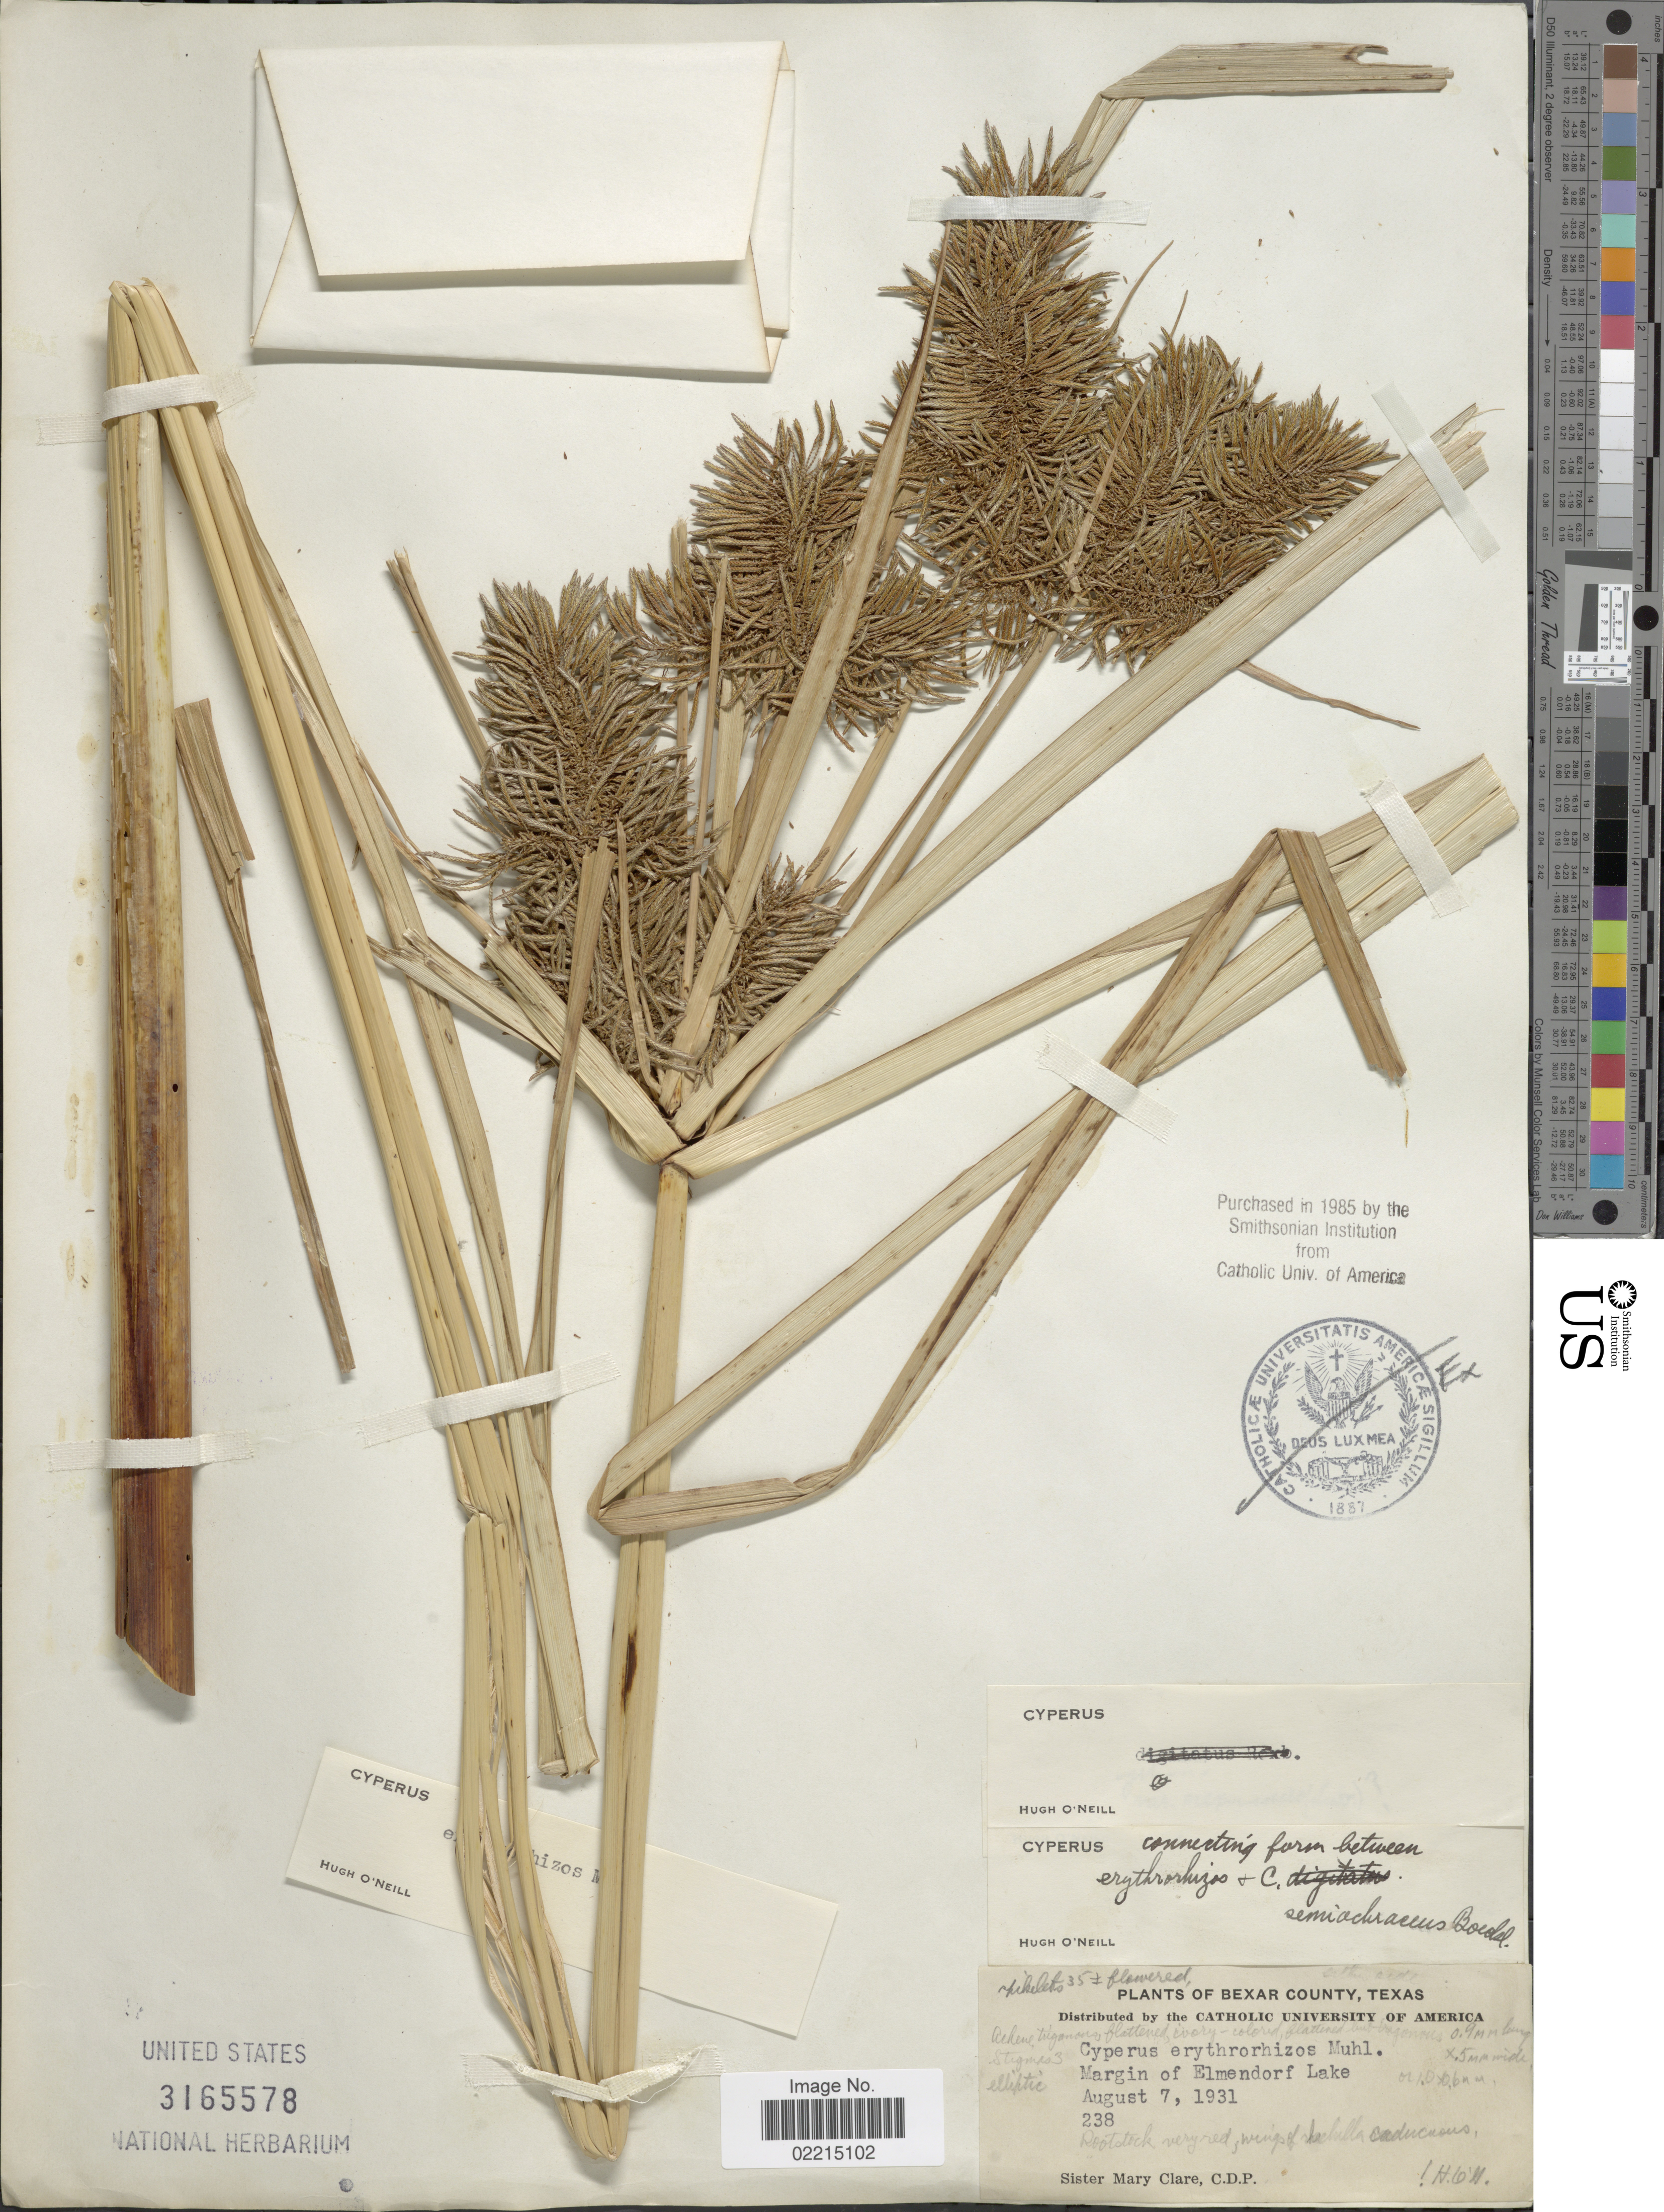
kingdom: Plantae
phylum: Tracheophyta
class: Liliopsida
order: Poales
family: Cyperaceae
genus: Cyperus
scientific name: Cyperus erythrorhizos Muhl.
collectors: M. Clare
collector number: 238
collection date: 1931-08-07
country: United States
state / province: Texas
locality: Bexar County, Margin of Elmendorf Lake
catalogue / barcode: US 3165578